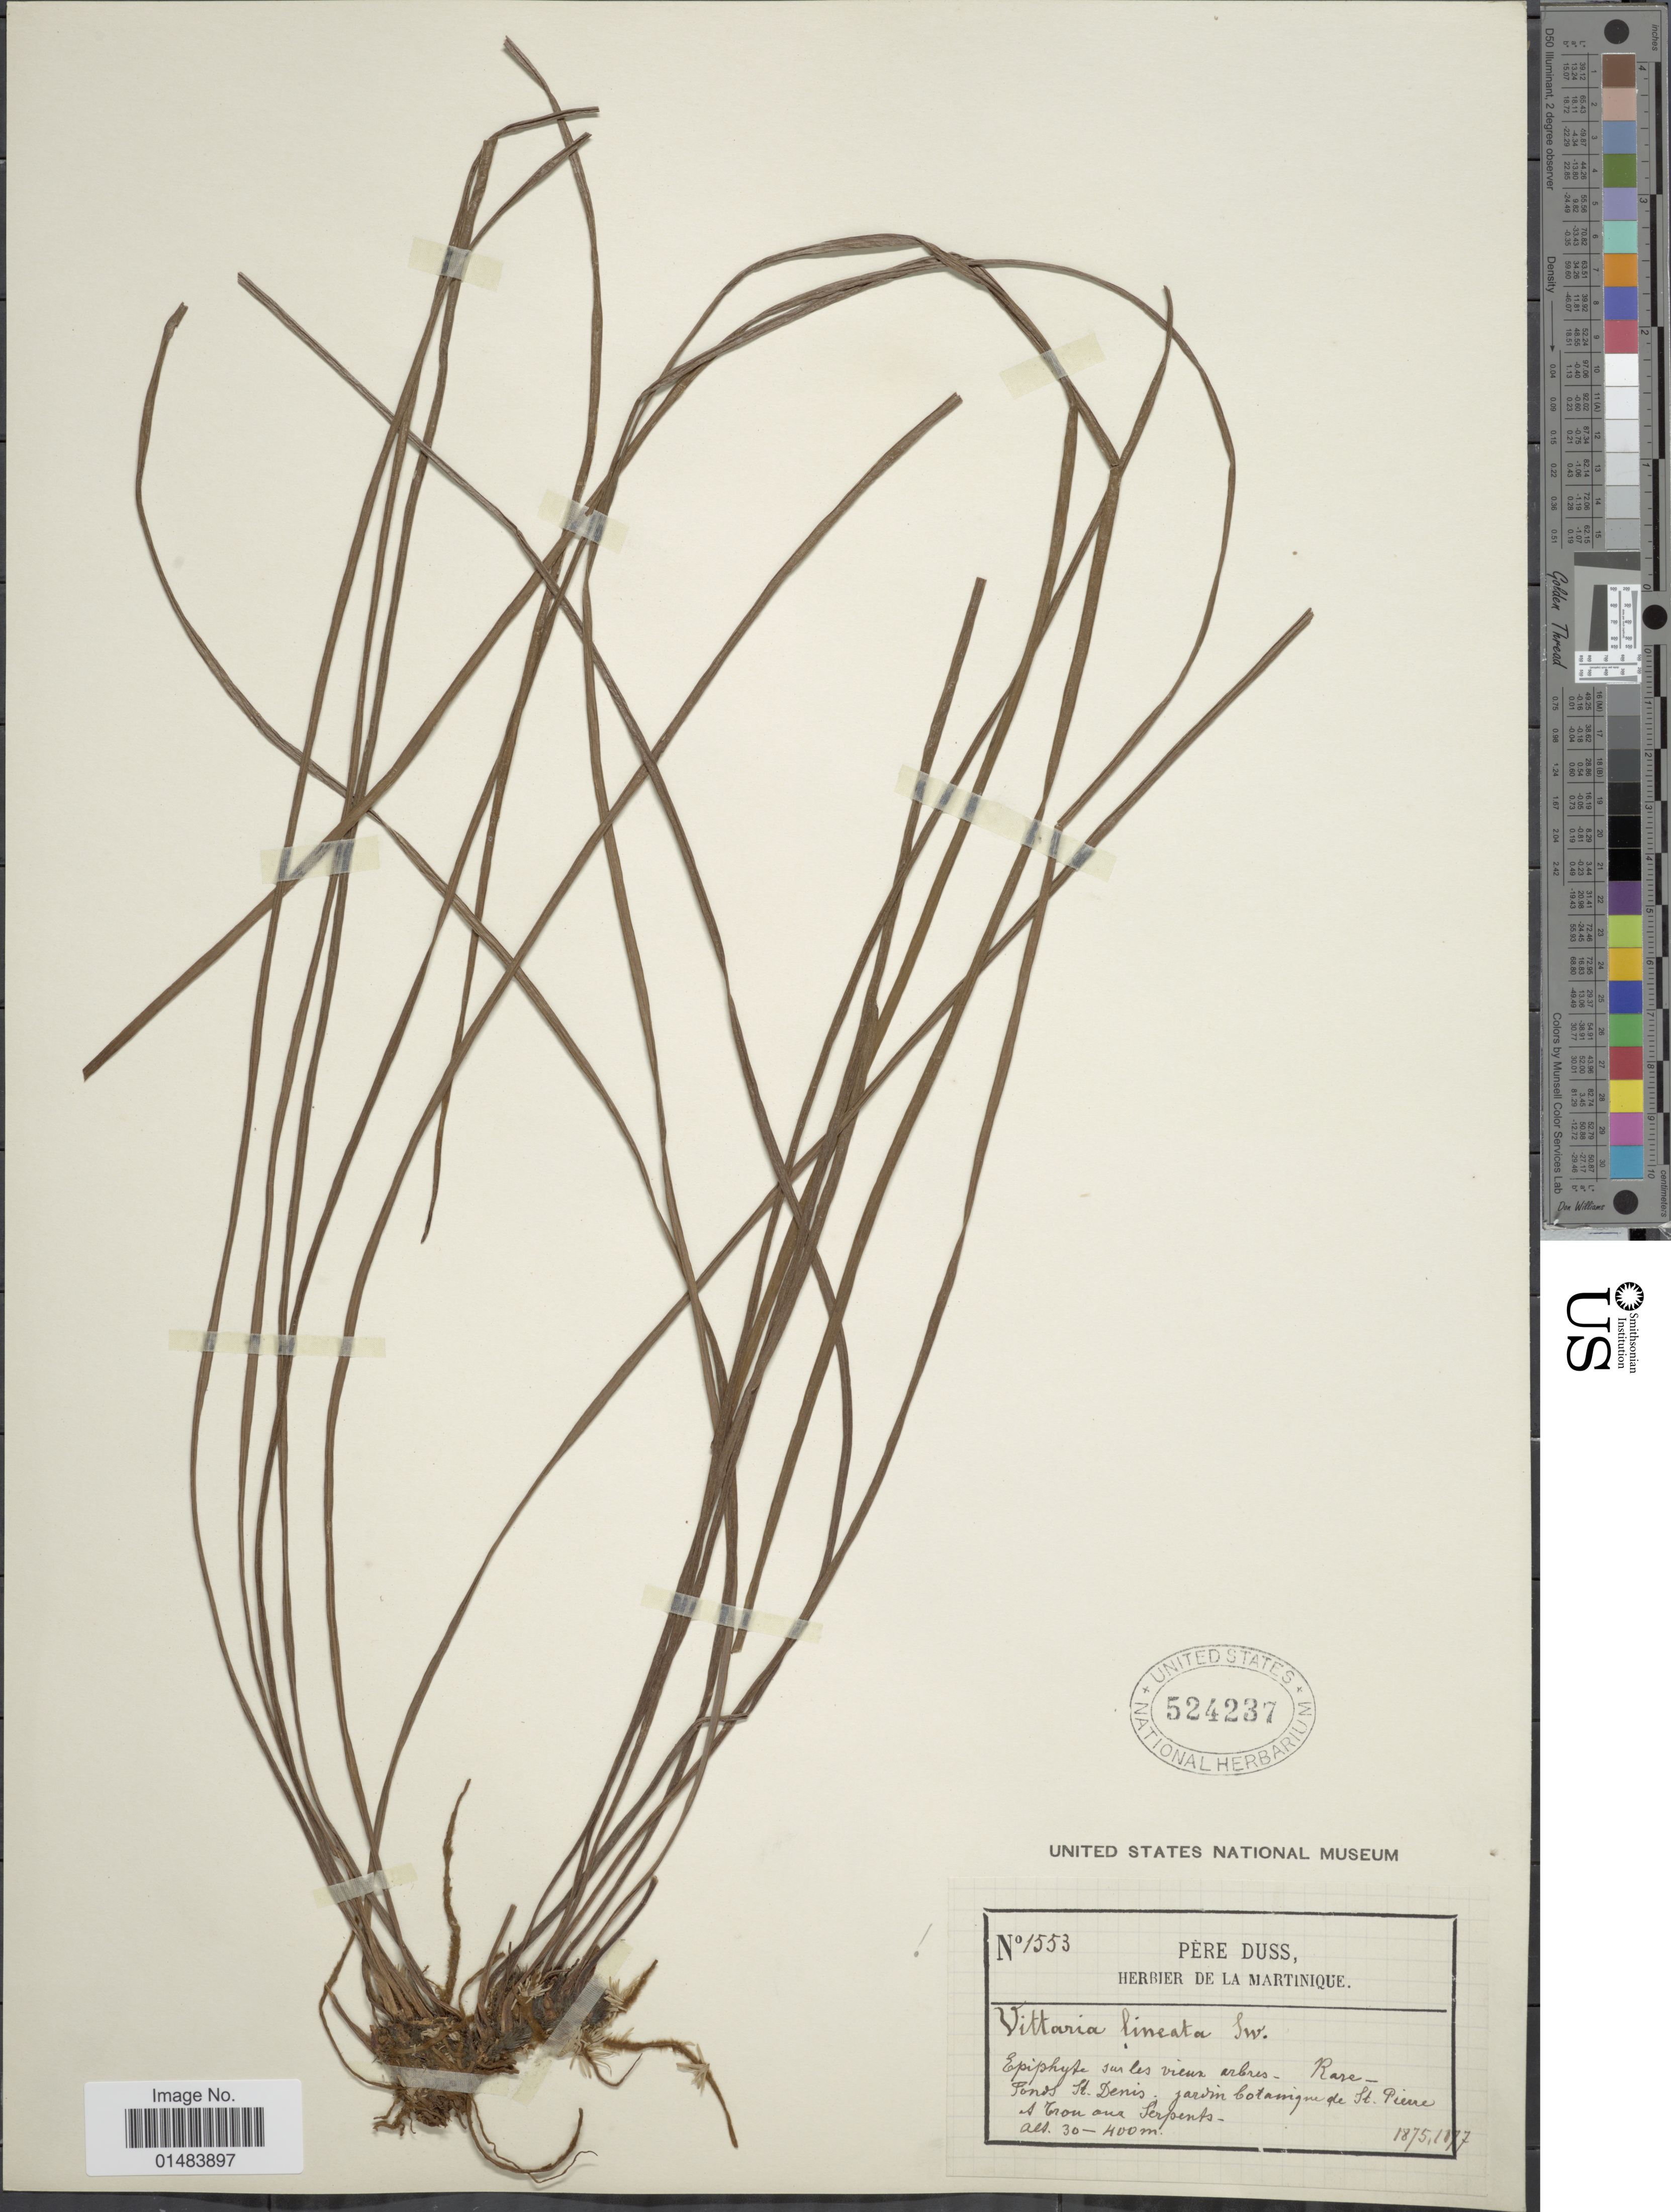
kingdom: Plantae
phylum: Tracheophyta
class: Polypodiopsida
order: Polypodiales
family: Pteridaceae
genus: Vittaria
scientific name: Vittaria lineata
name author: (L.) Sm.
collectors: Père Duss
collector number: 1553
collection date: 1875/1877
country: Martinique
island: Martinique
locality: Epiphyte sur les vieux arbres. Rare. Fonds St. Denis, jardin botanique de St. Pierre.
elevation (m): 30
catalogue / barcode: US 524237